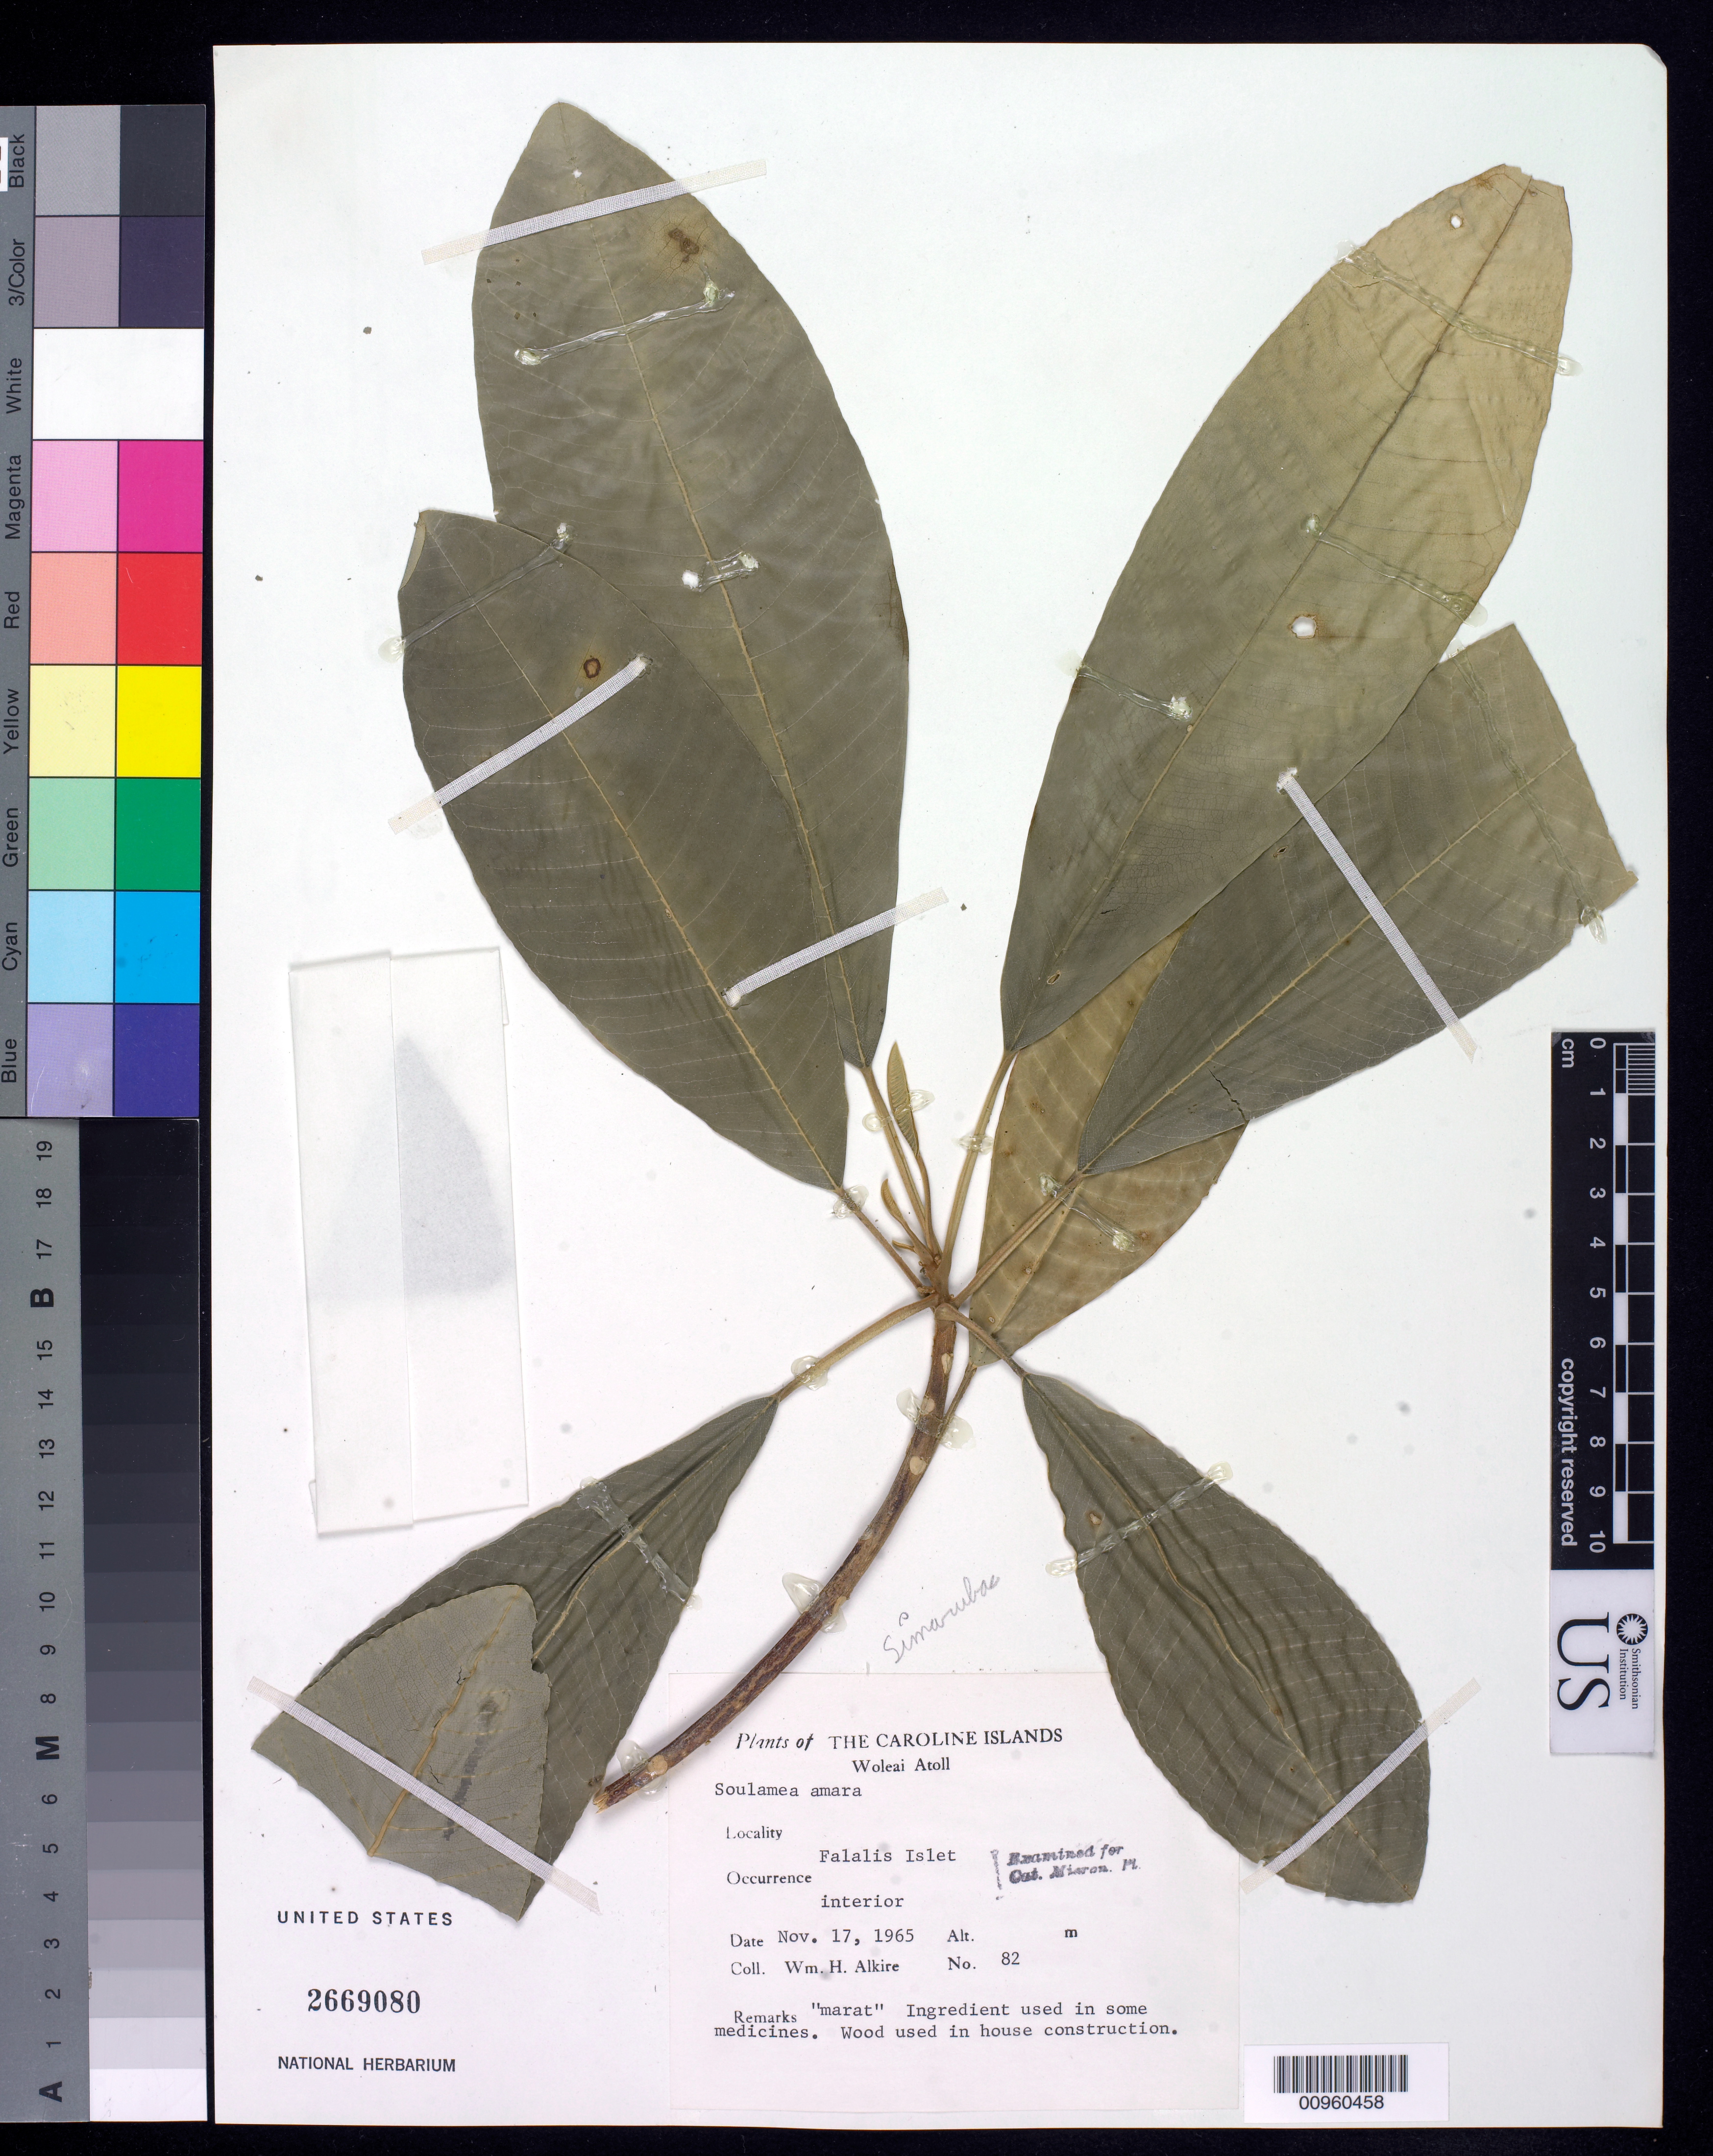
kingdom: Plantae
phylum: Tracheophyta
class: Magnoliopsida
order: Sapindales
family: Simaroubaceae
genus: Soulamea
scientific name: Soulamea amara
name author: Lam.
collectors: W. Alkire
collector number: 82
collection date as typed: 17 Nov 1965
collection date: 1965-11-17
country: Micronesia, Federated States of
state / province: Yap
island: Woleai Atoll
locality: Falalis Islet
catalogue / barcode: US 2669080